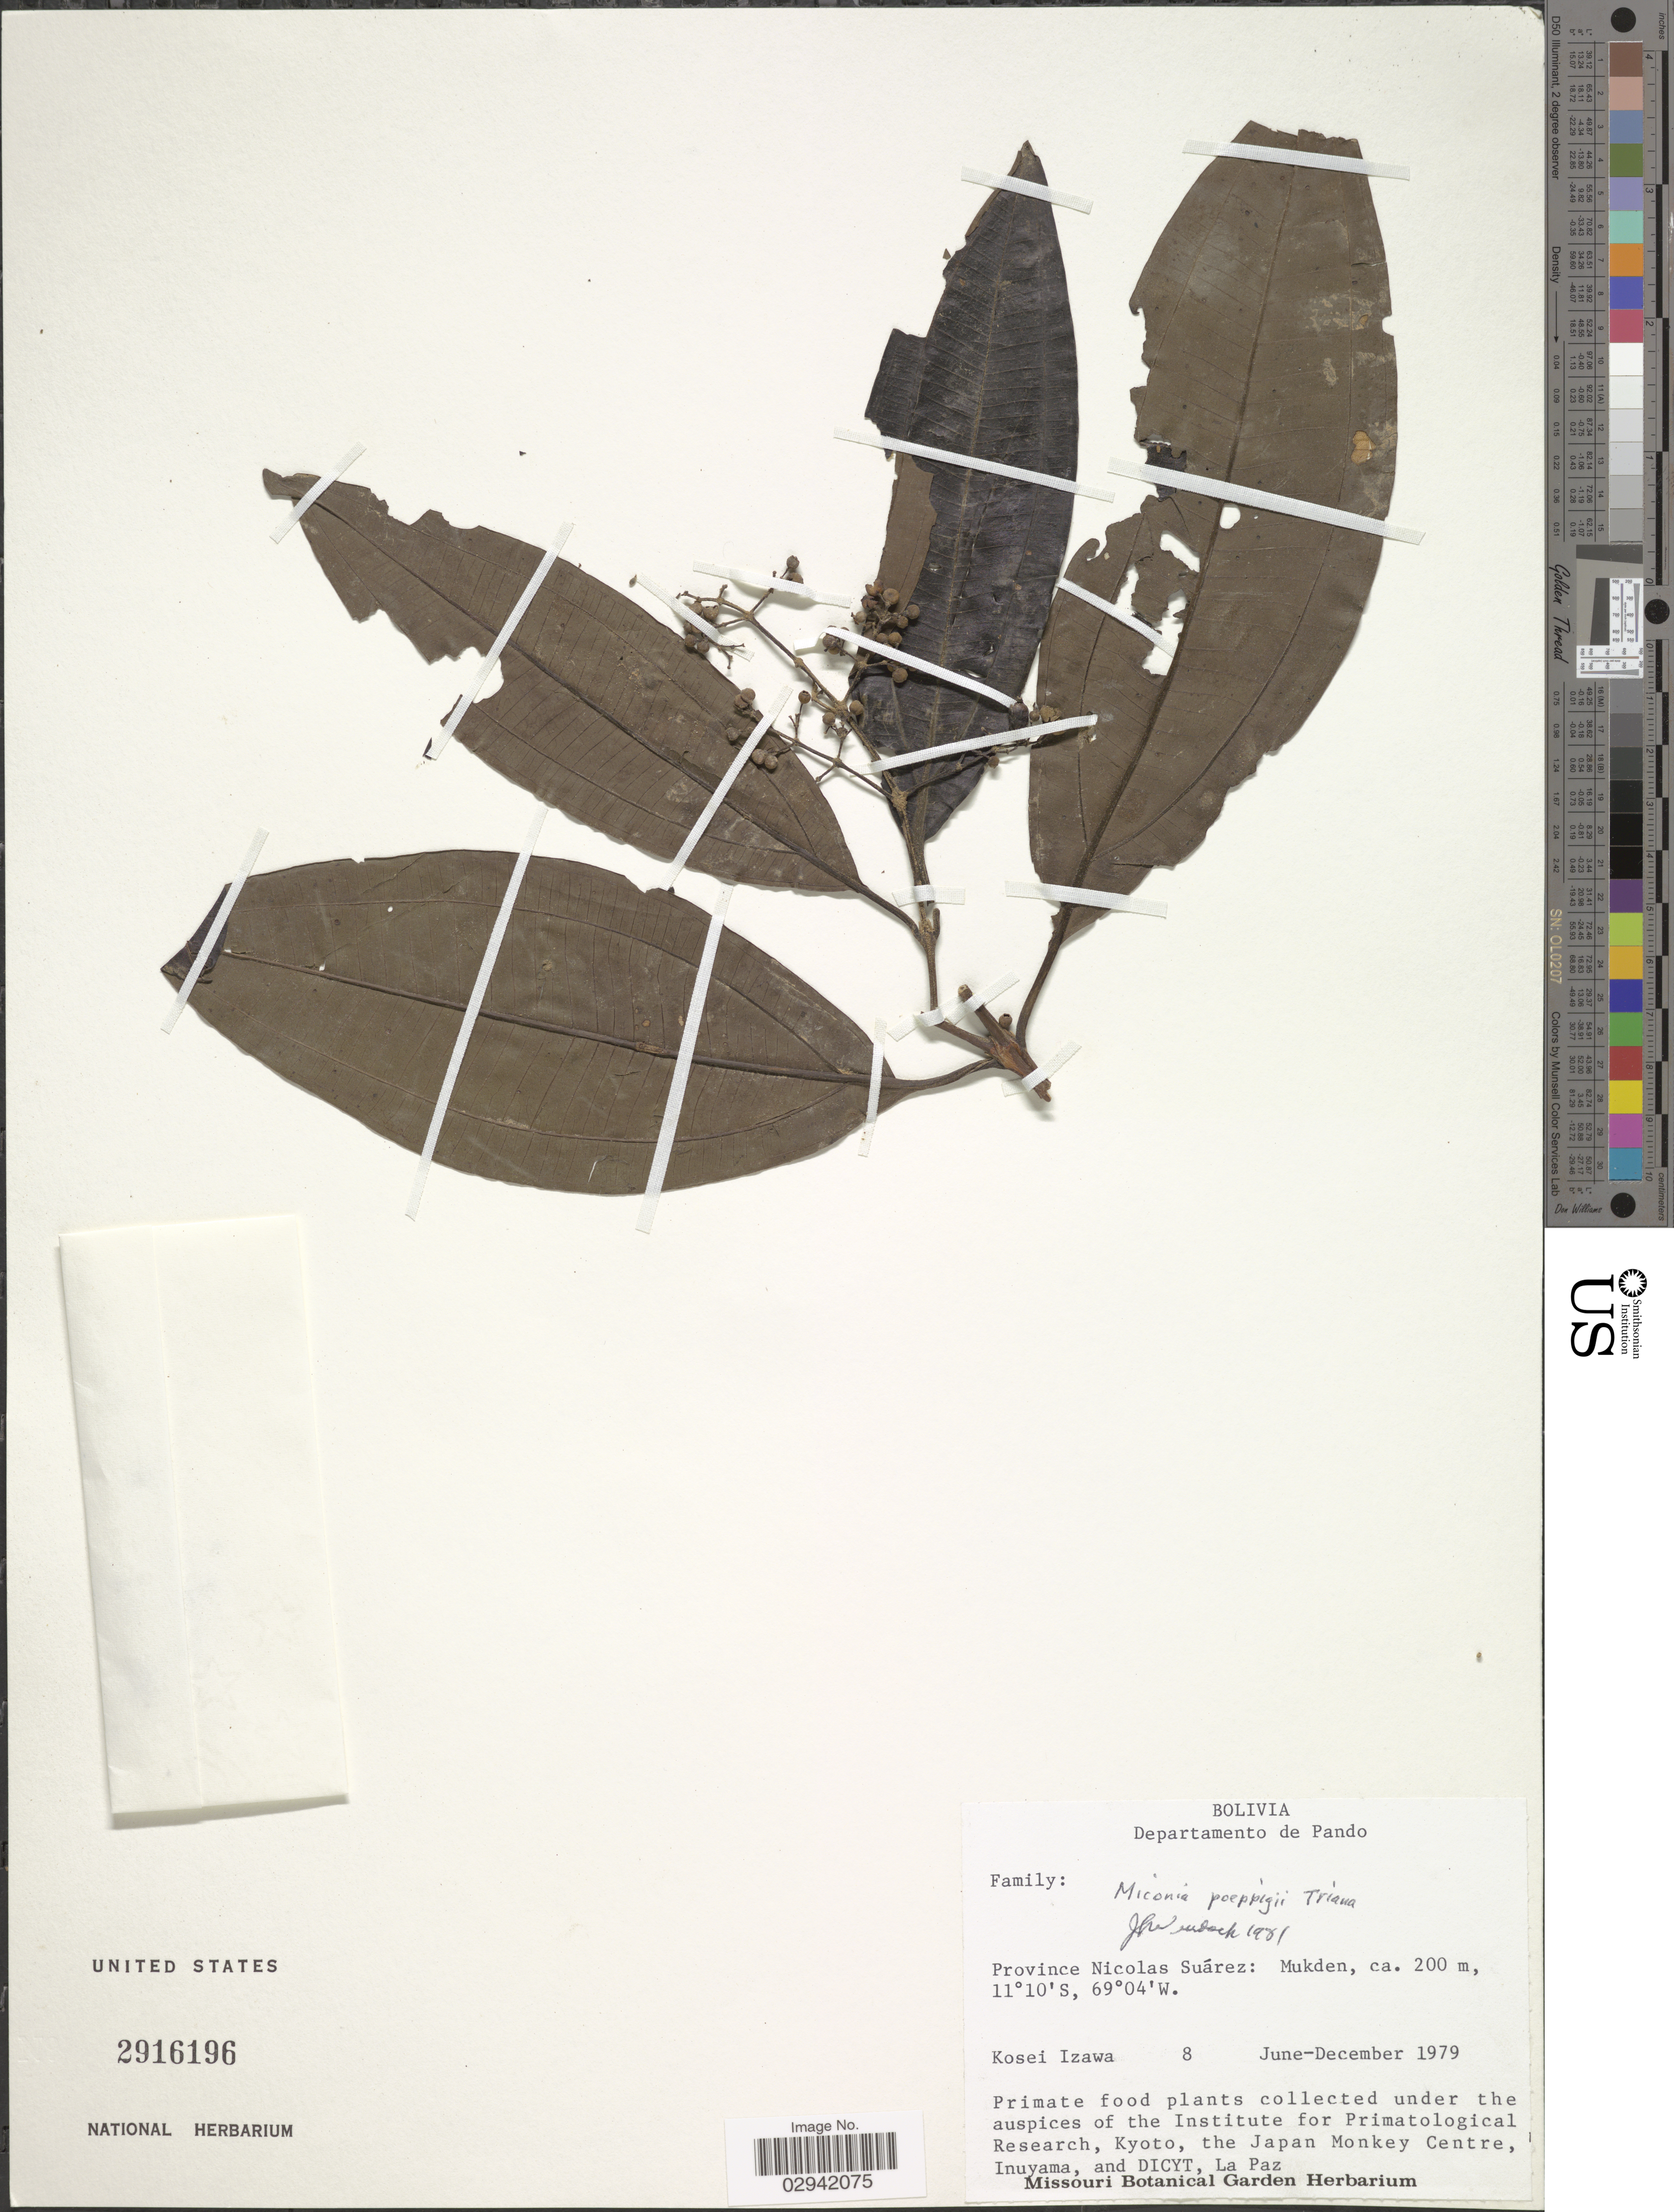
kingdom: Plantae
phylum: Tracheophyta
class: Magnoliopsida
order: Myrtales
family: Melastomataceae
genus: Miconia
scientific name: Miconia poeppigii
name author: Triana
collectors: K. Izawa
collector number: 8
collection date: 1979-06/1979-12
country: Bolivia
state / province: Pando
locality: Departamento de Pando. Province Nicolas Suárez: Mukden.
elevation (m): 200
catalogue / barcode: US 2916196